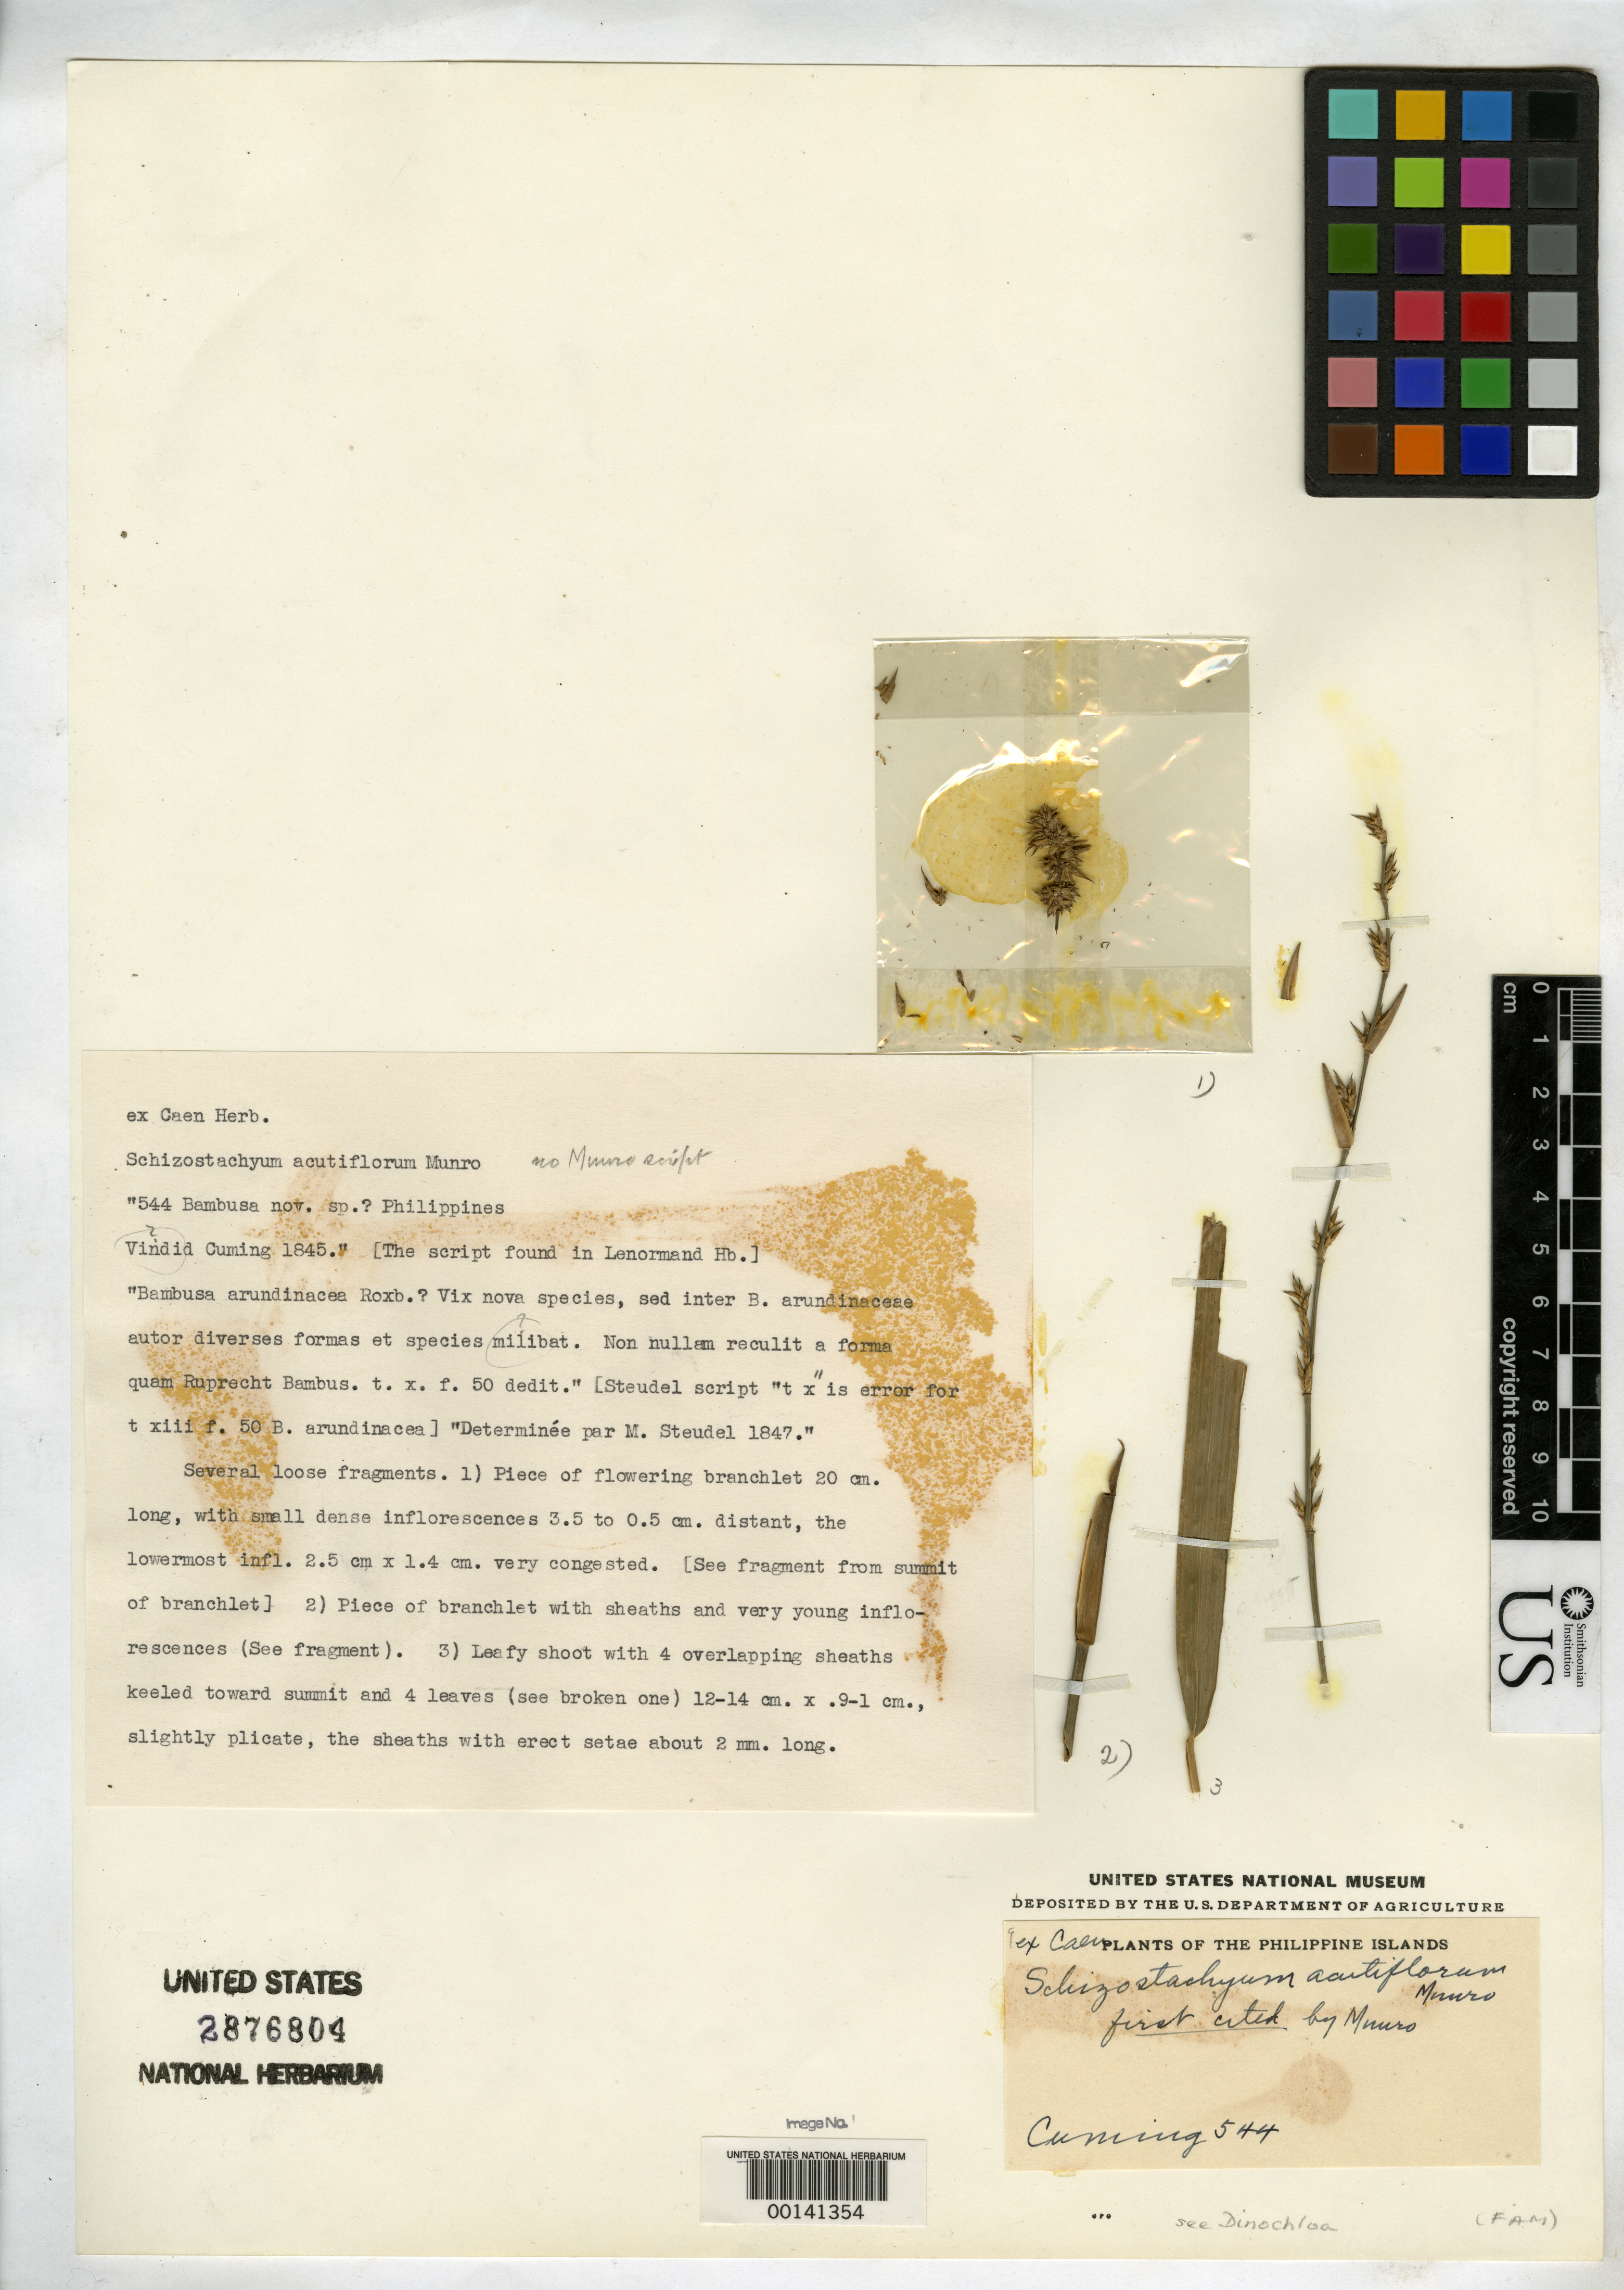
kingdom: Plantae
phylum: Tracheophyta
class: Liliopsida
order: Poales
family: Poaceae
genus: Schizostachyum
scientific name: Schizostachyum acutiflorum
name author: Munro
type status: Syntype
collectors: H. Cuming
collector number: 544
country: Philippines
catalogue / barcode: US 2876804